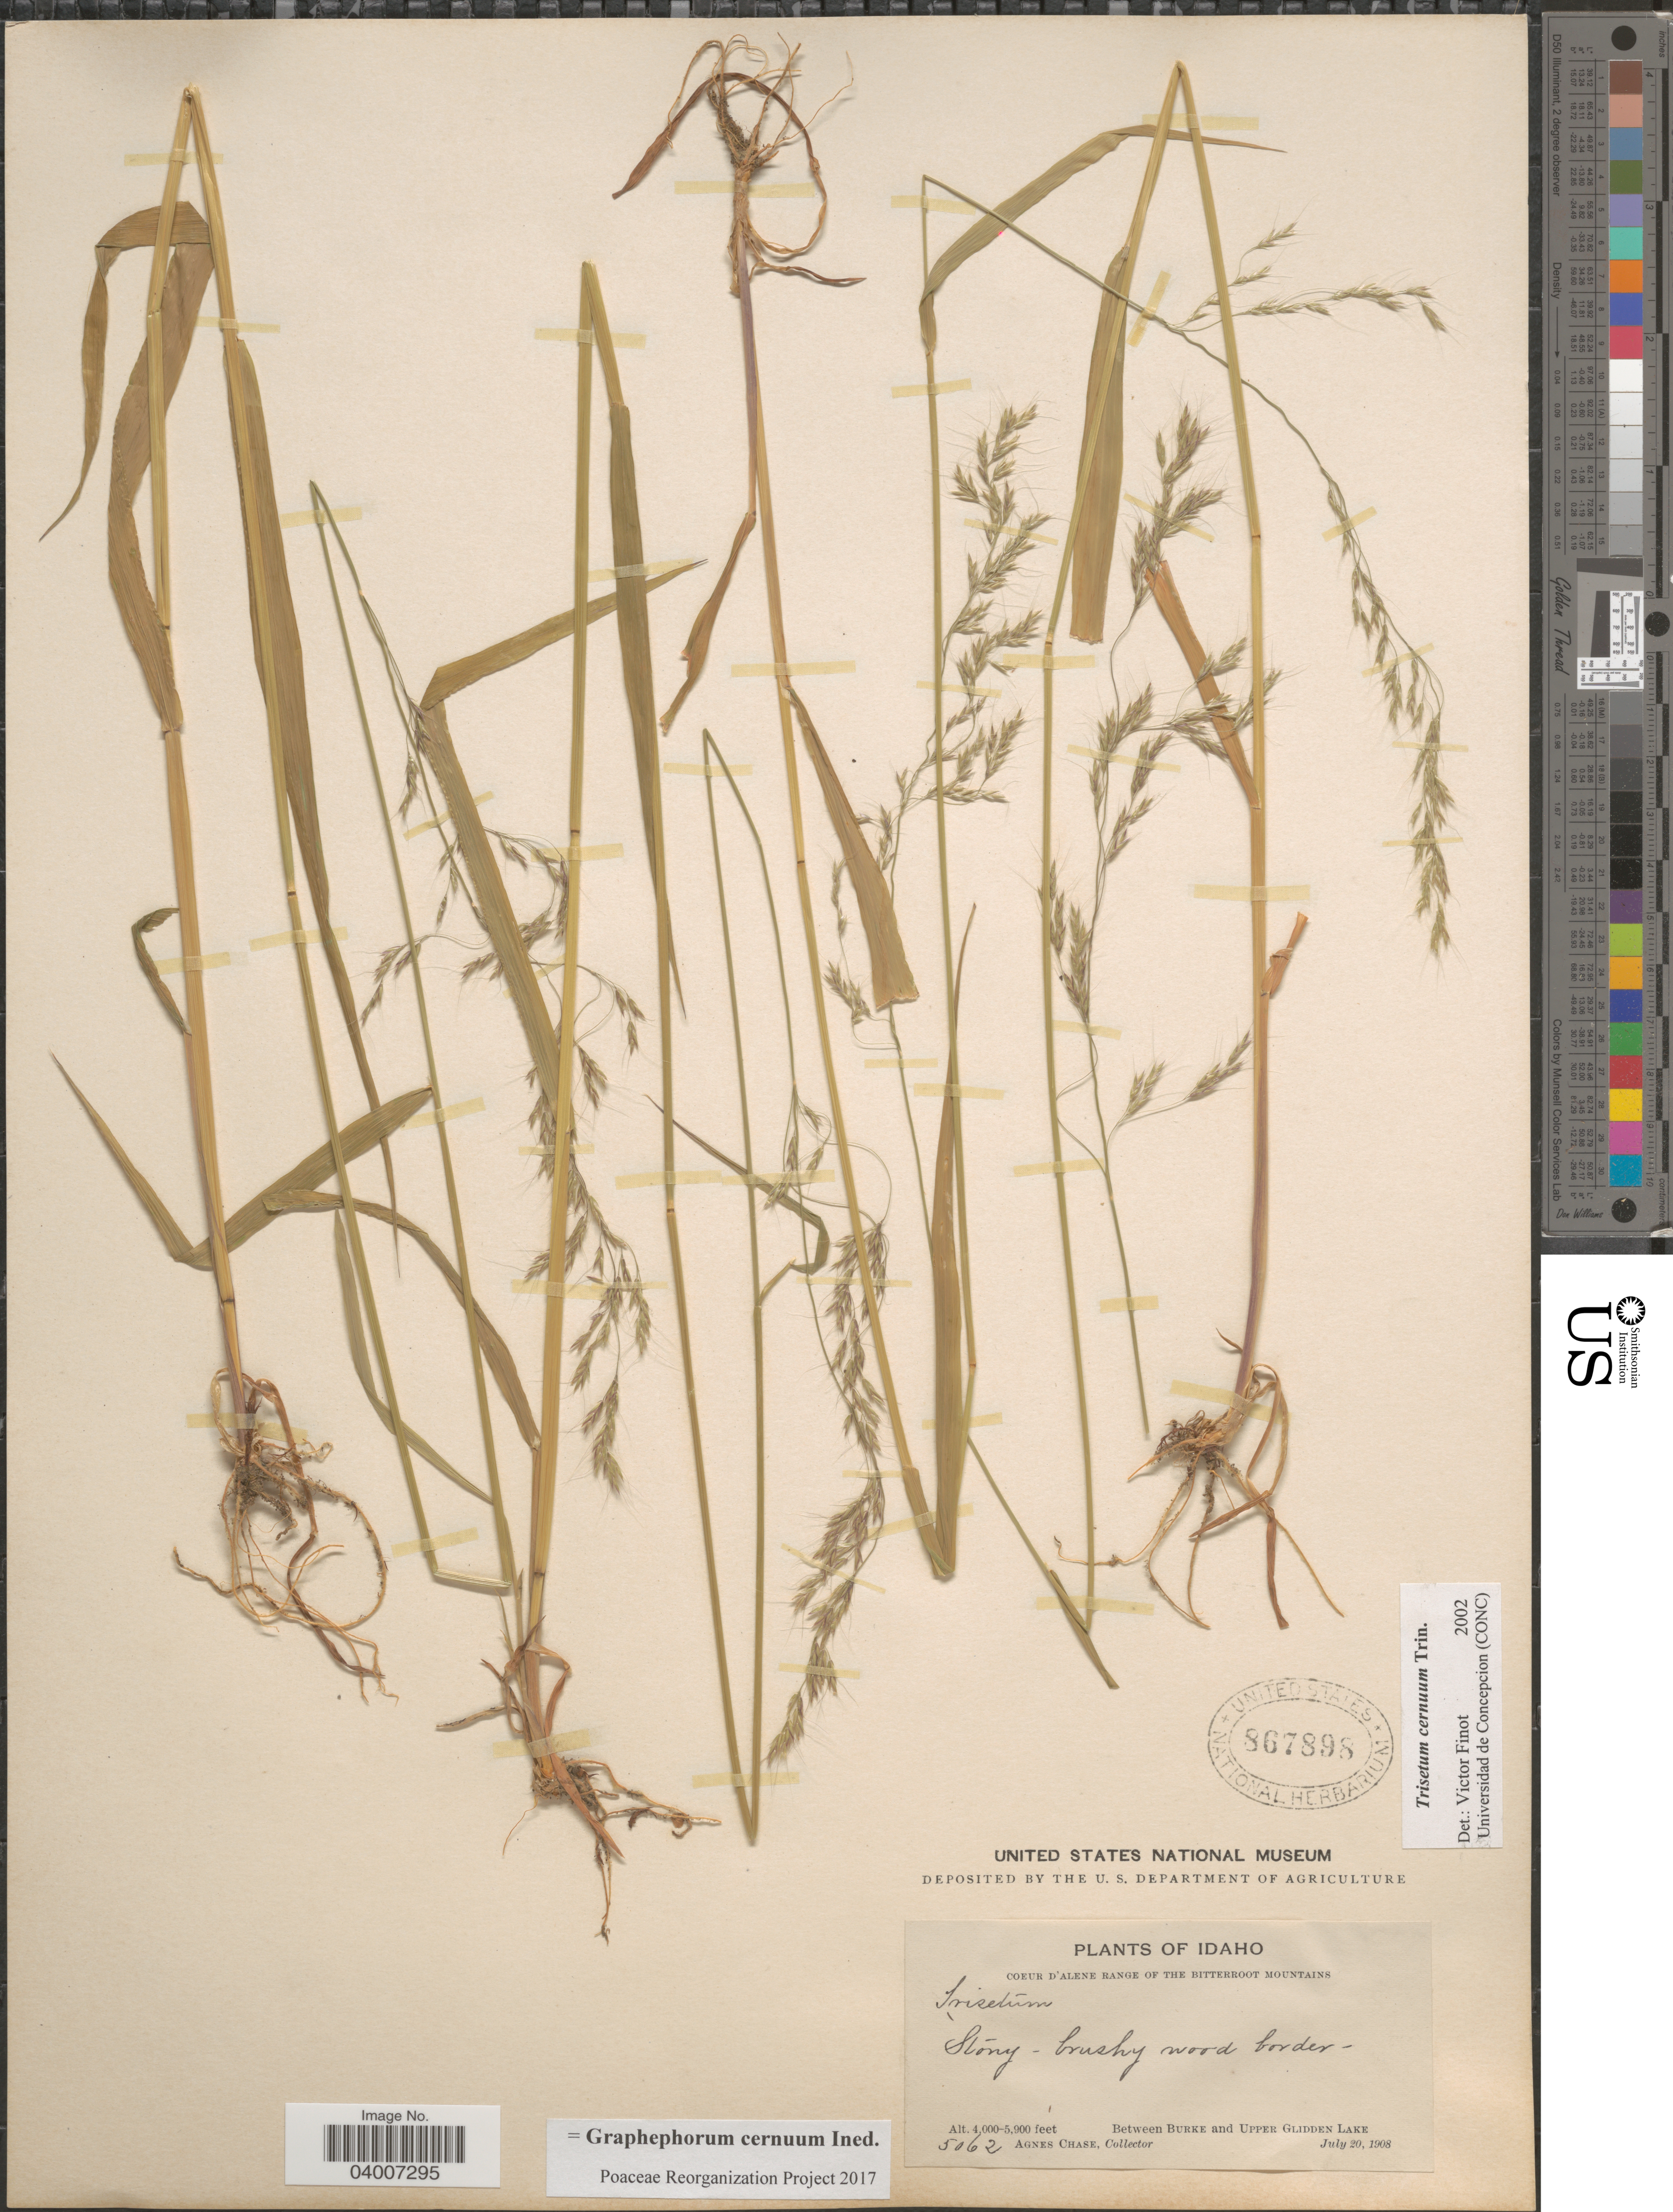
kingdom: Plantae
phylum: Tracheophyta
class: Liliopsida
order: Poales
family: Poaceae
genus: Graphephorum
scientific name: Graphephorum cernuum ined.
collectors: A. Chase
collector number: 5062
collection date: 1908-07-20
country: United States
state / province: Idaho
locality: Coeur D'Alene Range of the Bitterroot Mountains. Between Burke and Upper Glidden Lake.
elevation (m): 1219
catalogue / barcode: US 867898